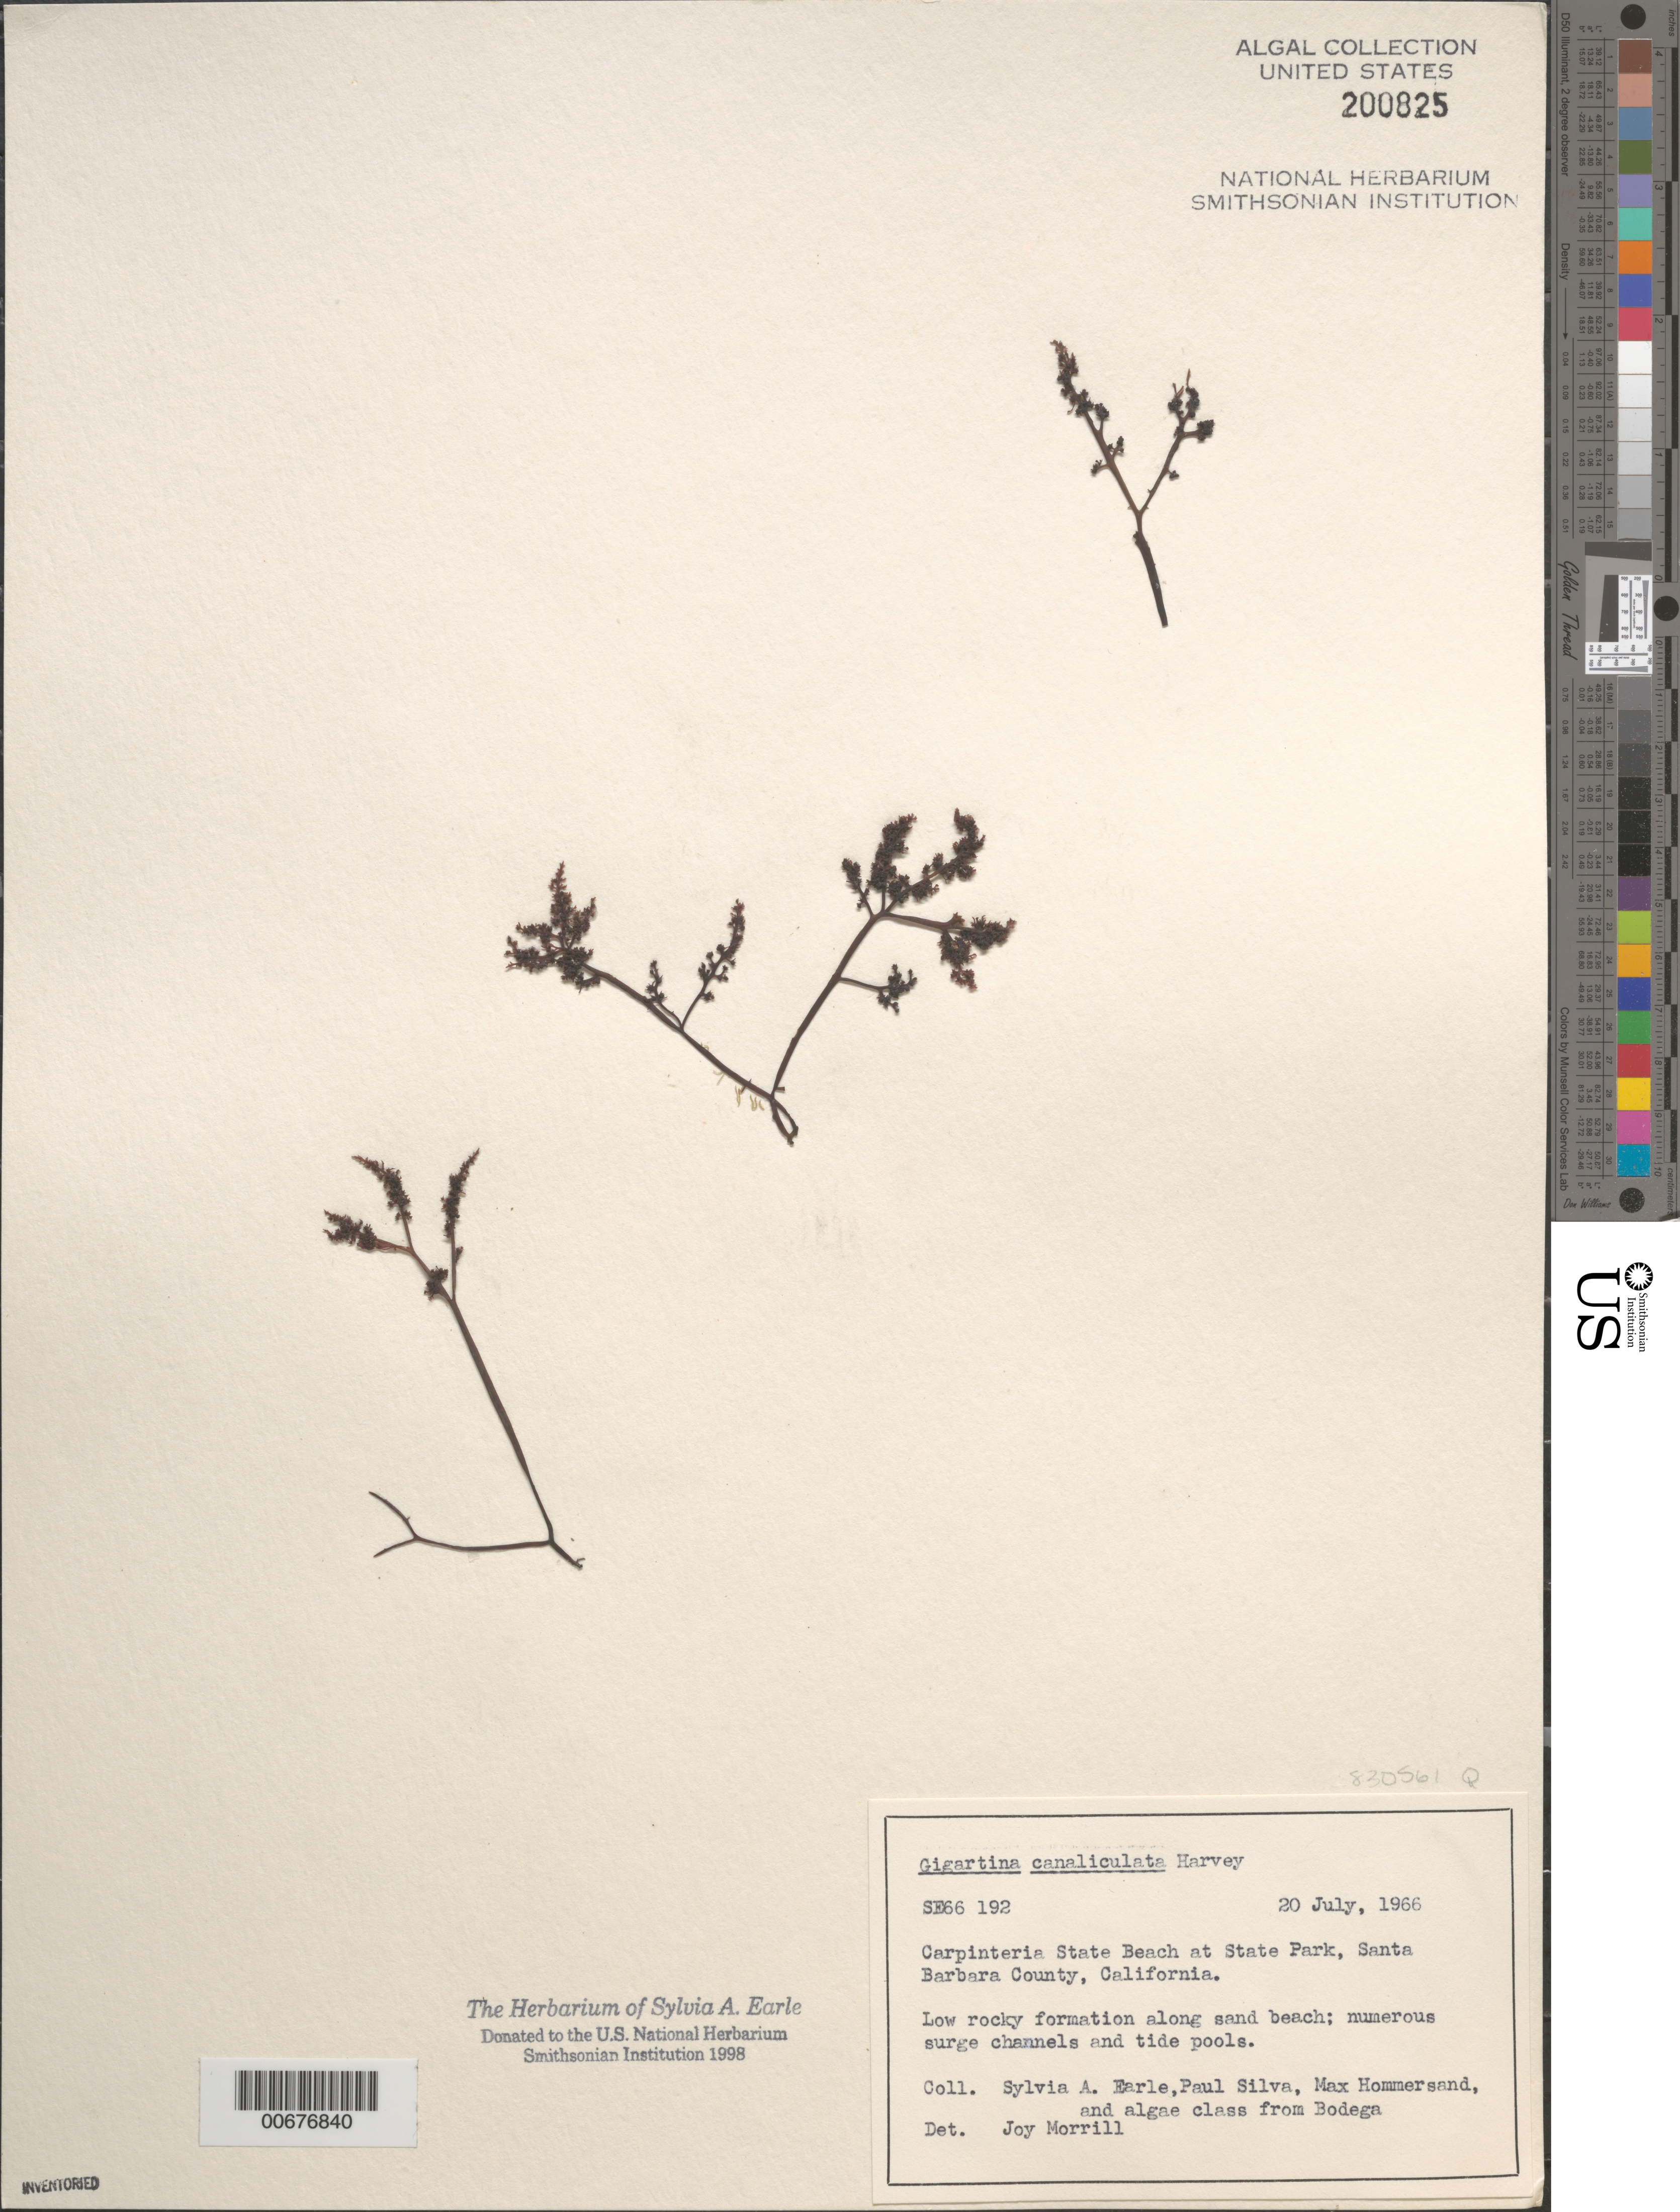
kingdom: Plantae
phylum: Rhodophyta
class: Florideophyceae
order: Gigartinales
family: Gigartinaceae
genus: Chondracanthus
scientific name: Chondracanthus canaliculatus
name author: (Harv.) Guiry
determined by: Algae name updating Project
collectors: S. A. Earle, P. C. Silva, M. H. Hommersand & Bodega Algae Class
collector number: SE 66192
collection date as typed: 20 Jul 1966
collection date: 1966-07-20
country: United States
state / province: California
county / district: Santa Barbara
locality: Carpinteria State Beach, State Park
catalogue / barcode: US 200825